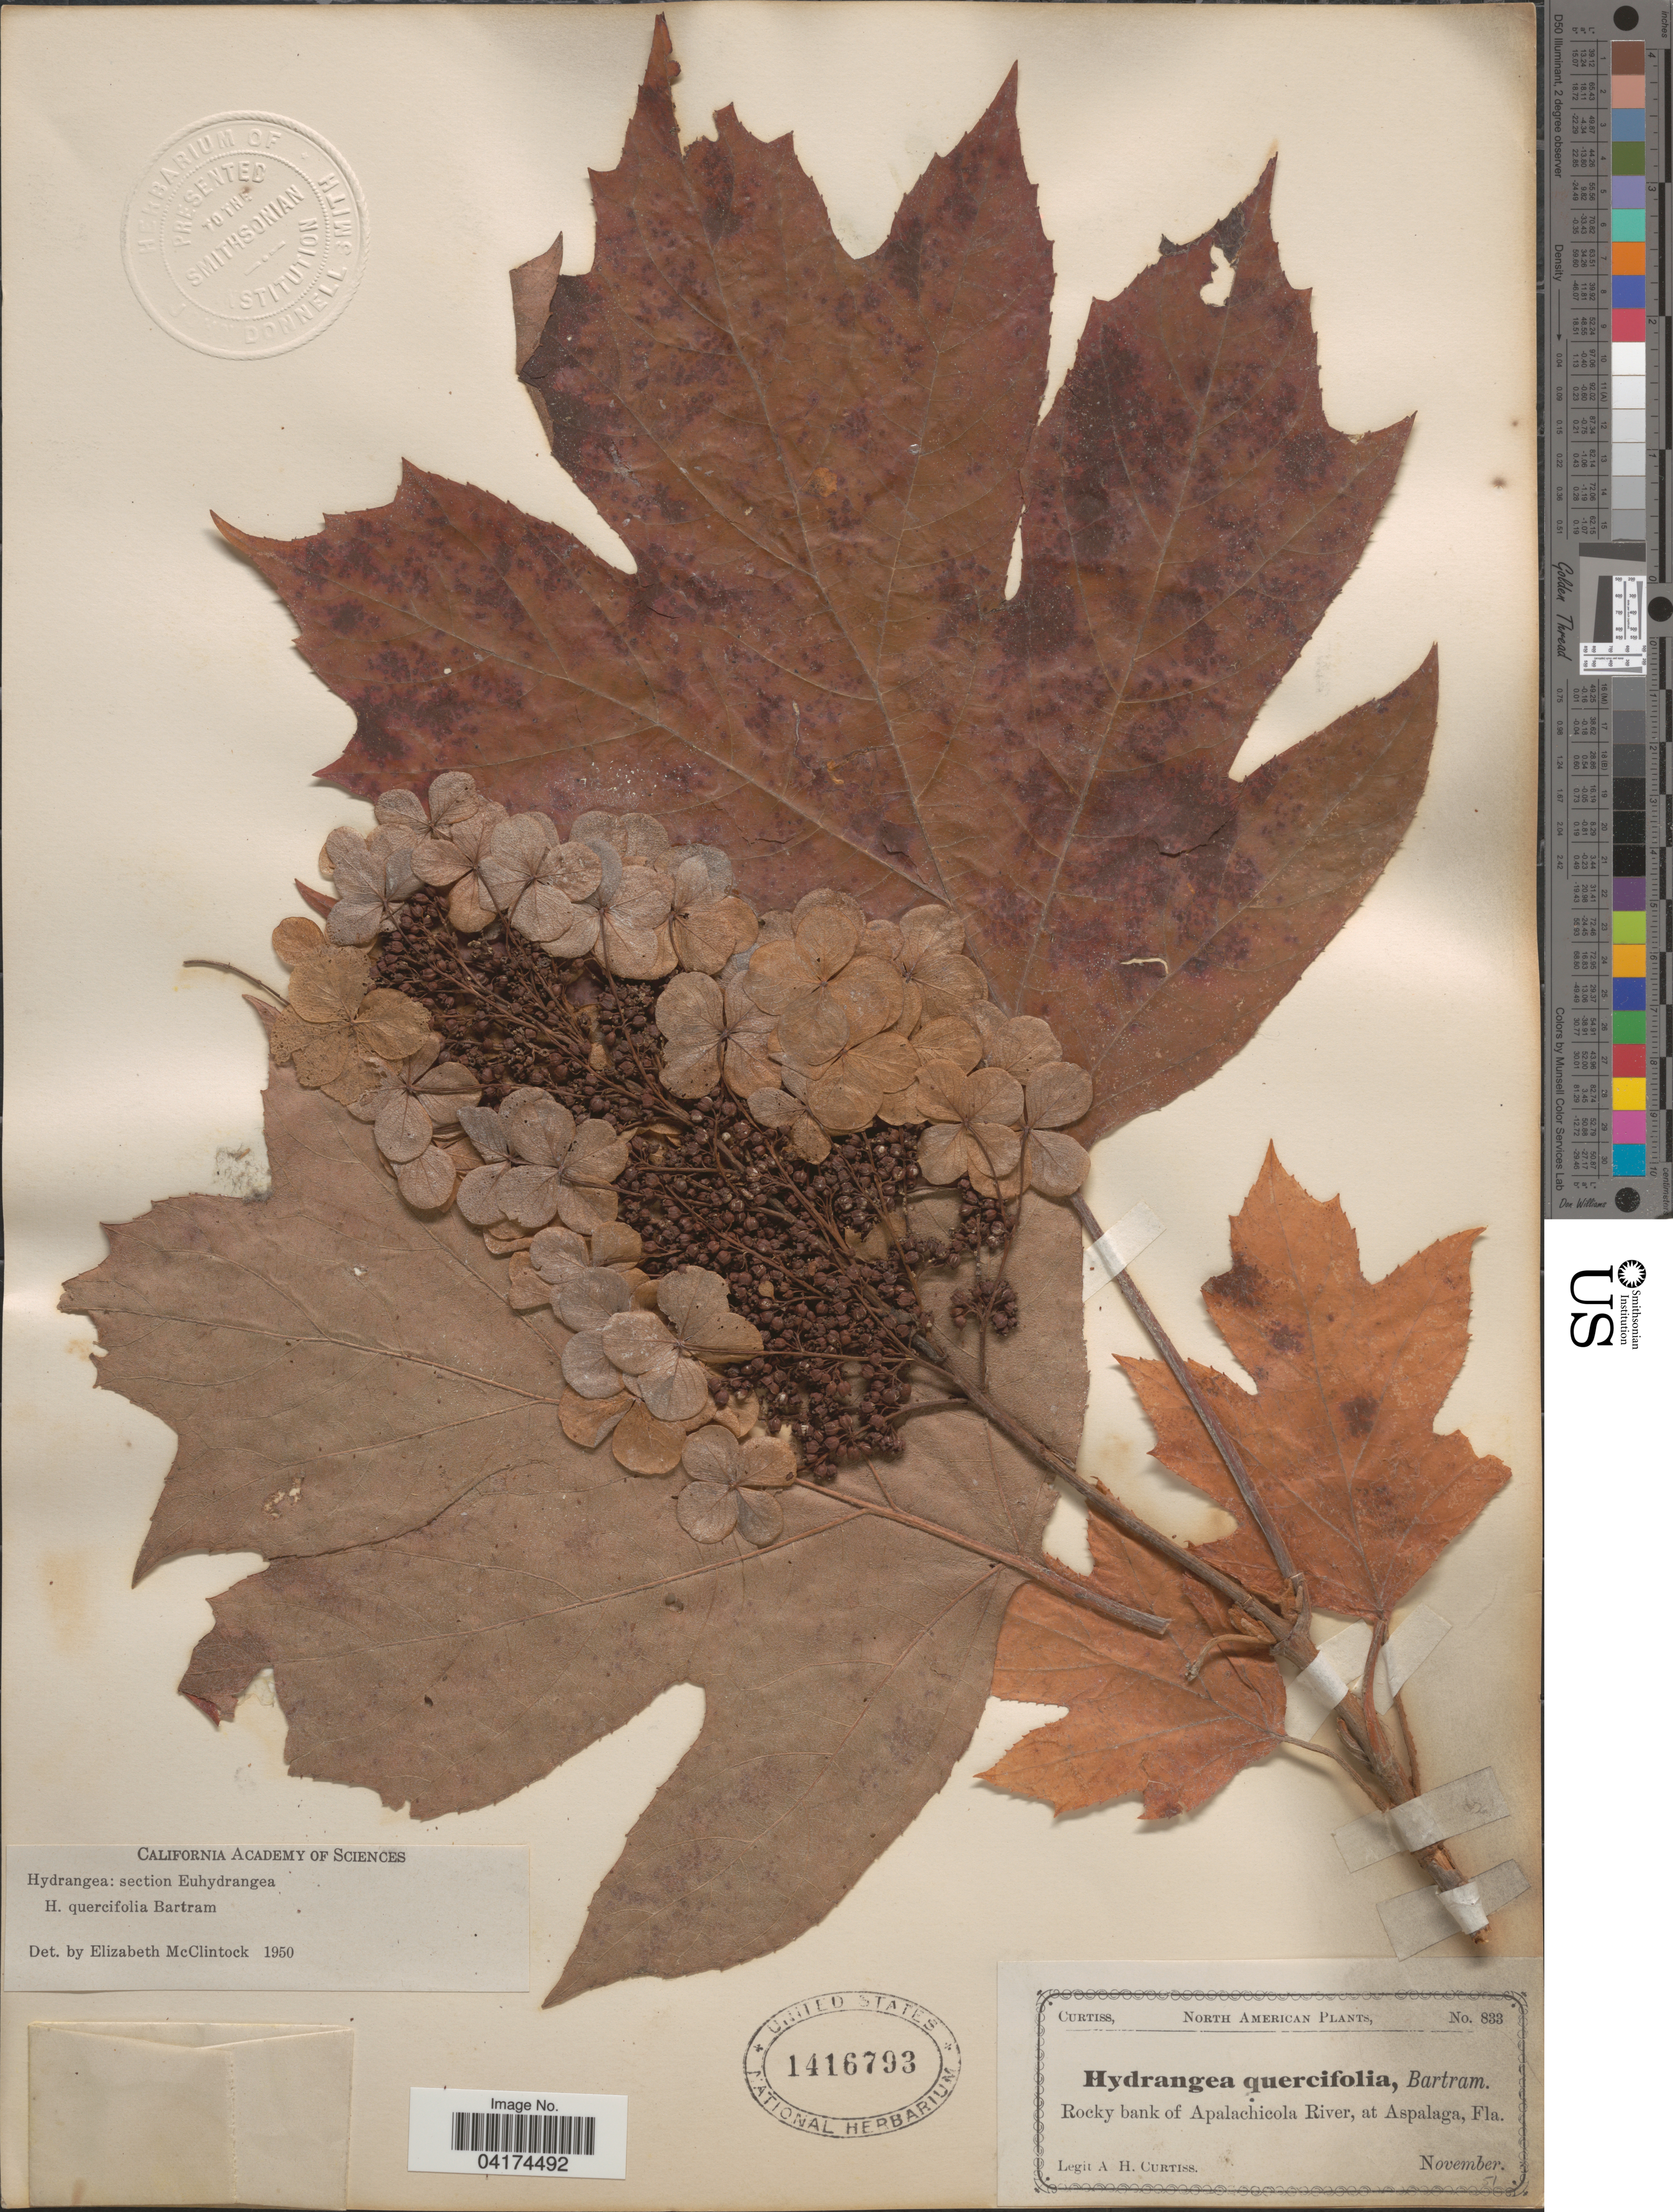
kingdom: Plantae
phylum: Tracheophyta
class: Magnoliopsida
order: Cornales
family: Hydrangeaceae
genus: Hydrangea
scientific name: Hydrangea quercifolia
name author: W. Bartram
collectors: A. H. Curtiss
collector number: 833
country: United States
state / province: Florida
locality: Rocky bank of Apalachicola River, at Aspalaga.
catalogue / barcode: US 1416793